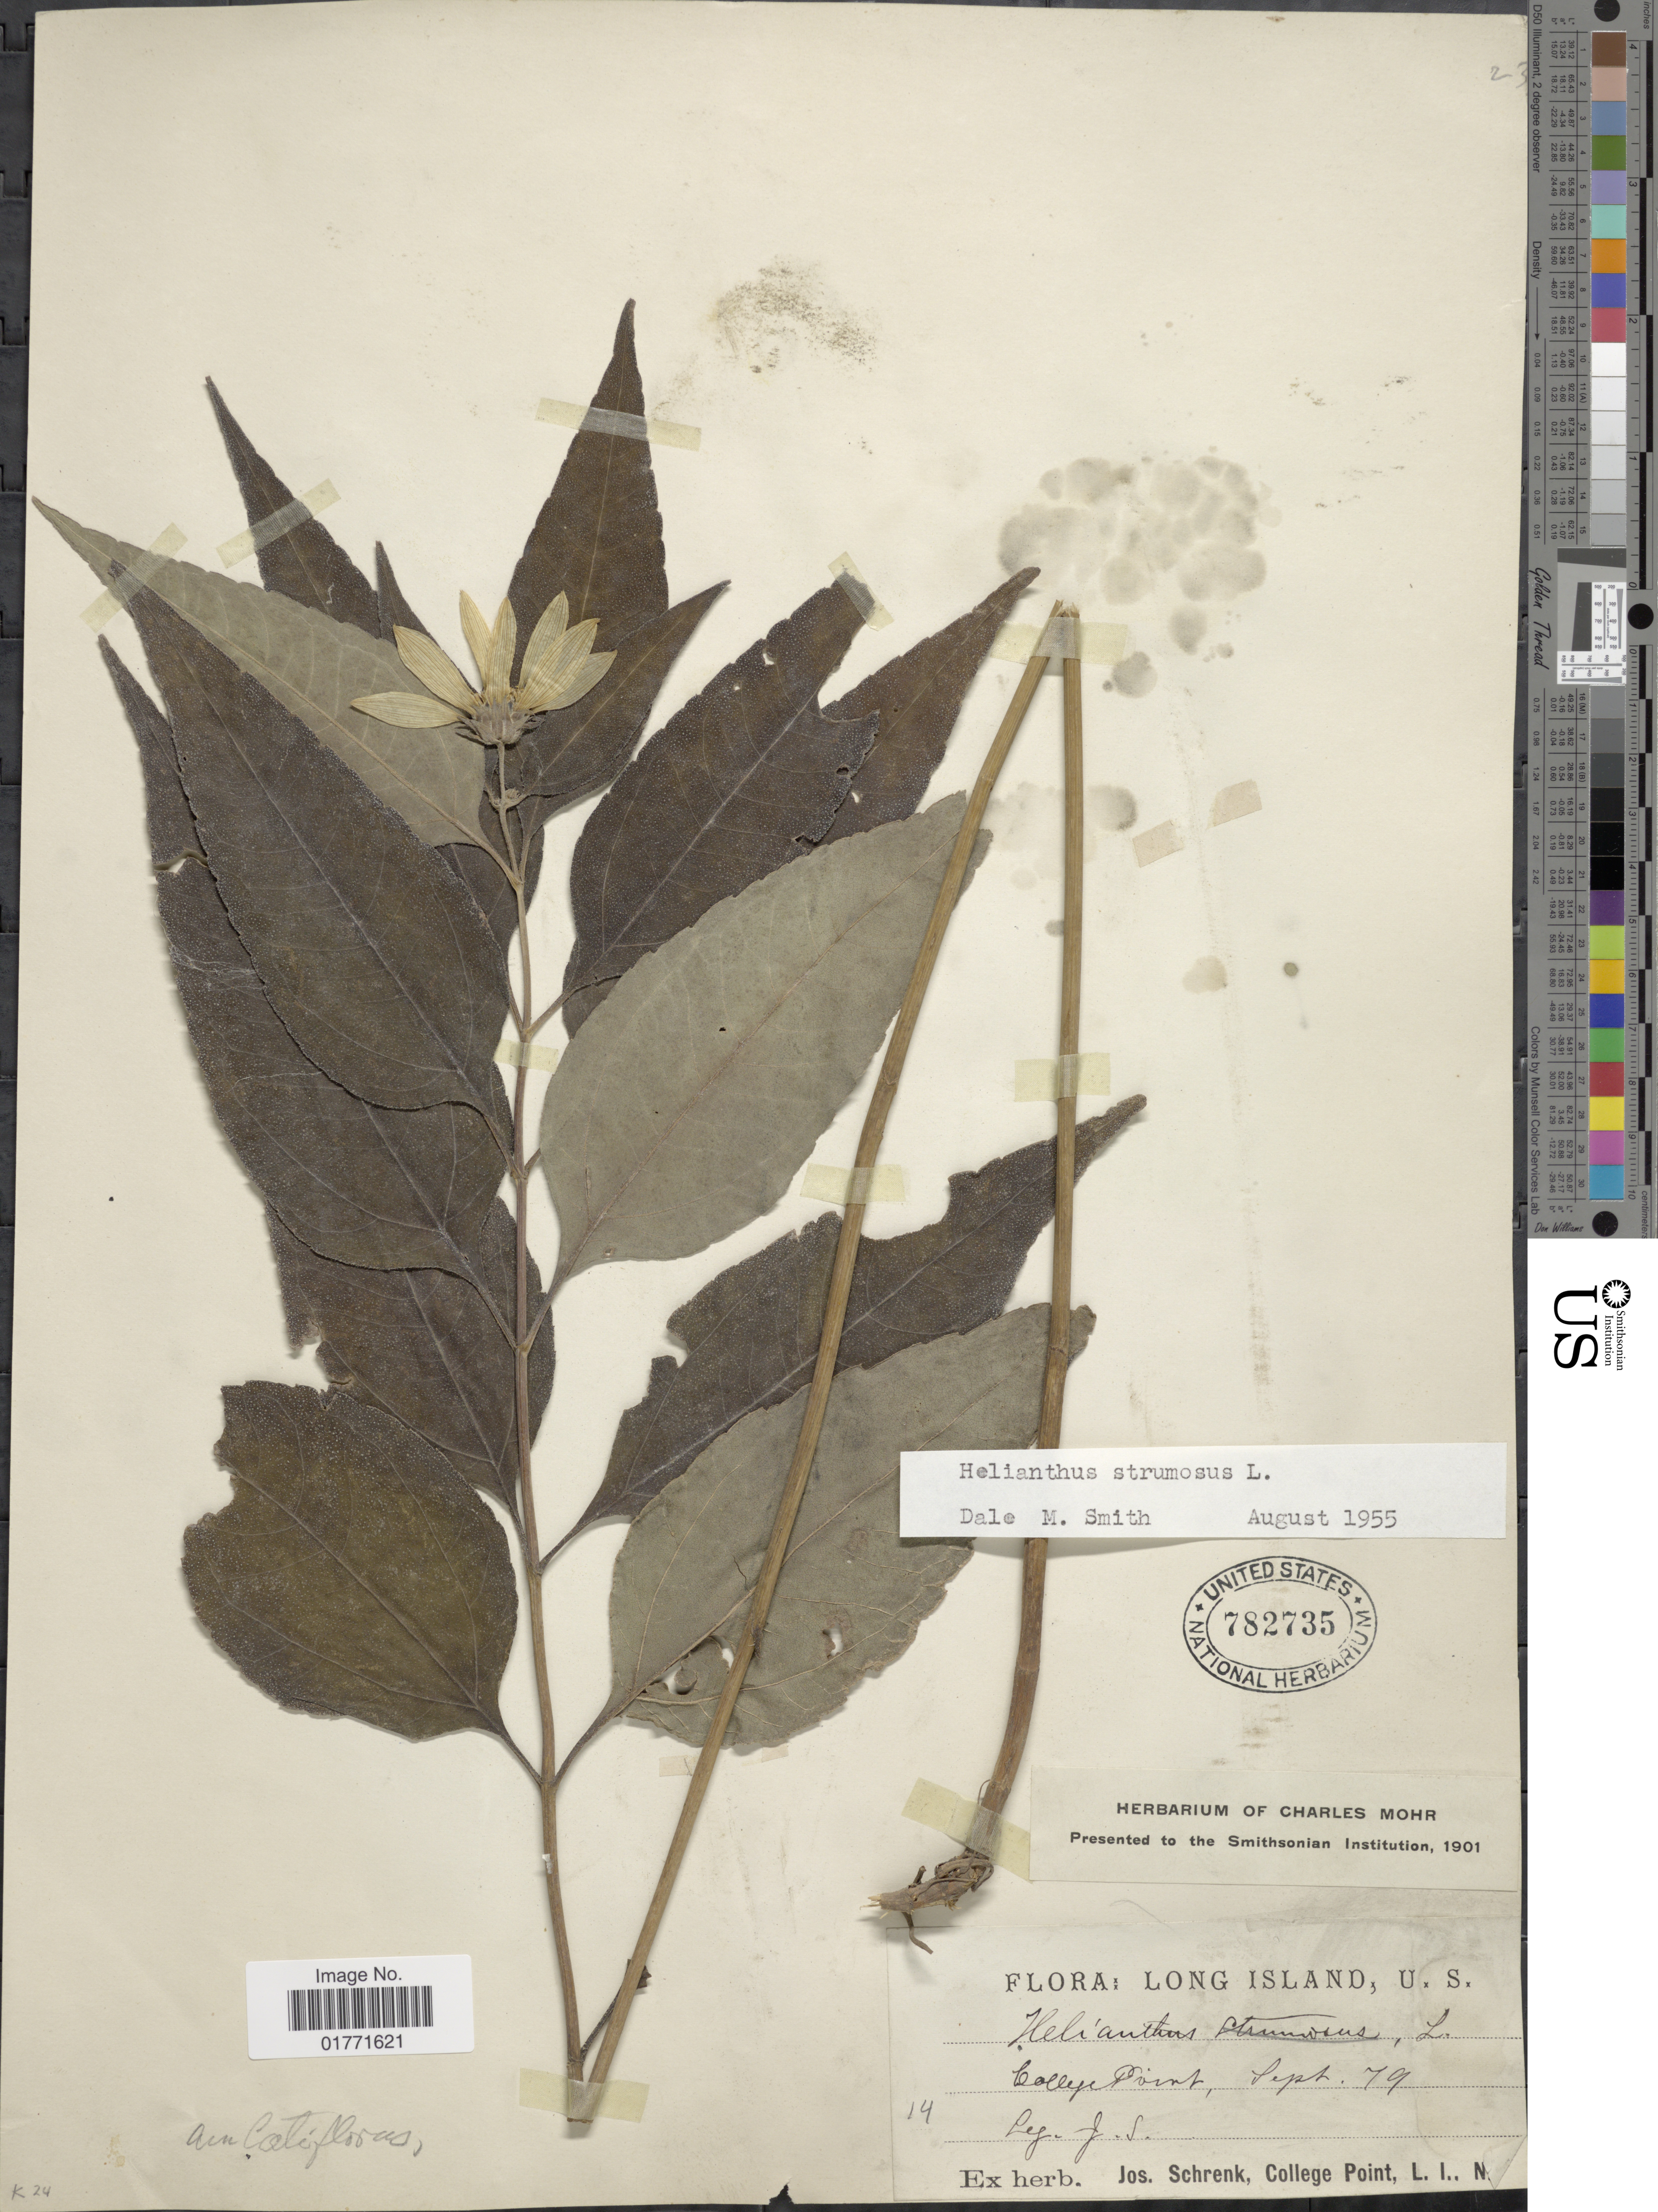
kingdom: Plantae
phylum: Tracheophyta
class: Magnoliopsida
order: Asterales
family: Asteraceae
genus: Helianthus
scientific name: Helianthus strumosus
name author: L.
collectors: J. Schrenk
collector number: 14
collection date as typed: Transcribed d/m/y: /9/79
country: United States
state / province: New York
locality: Long Island. College point,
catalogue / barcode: US 782735